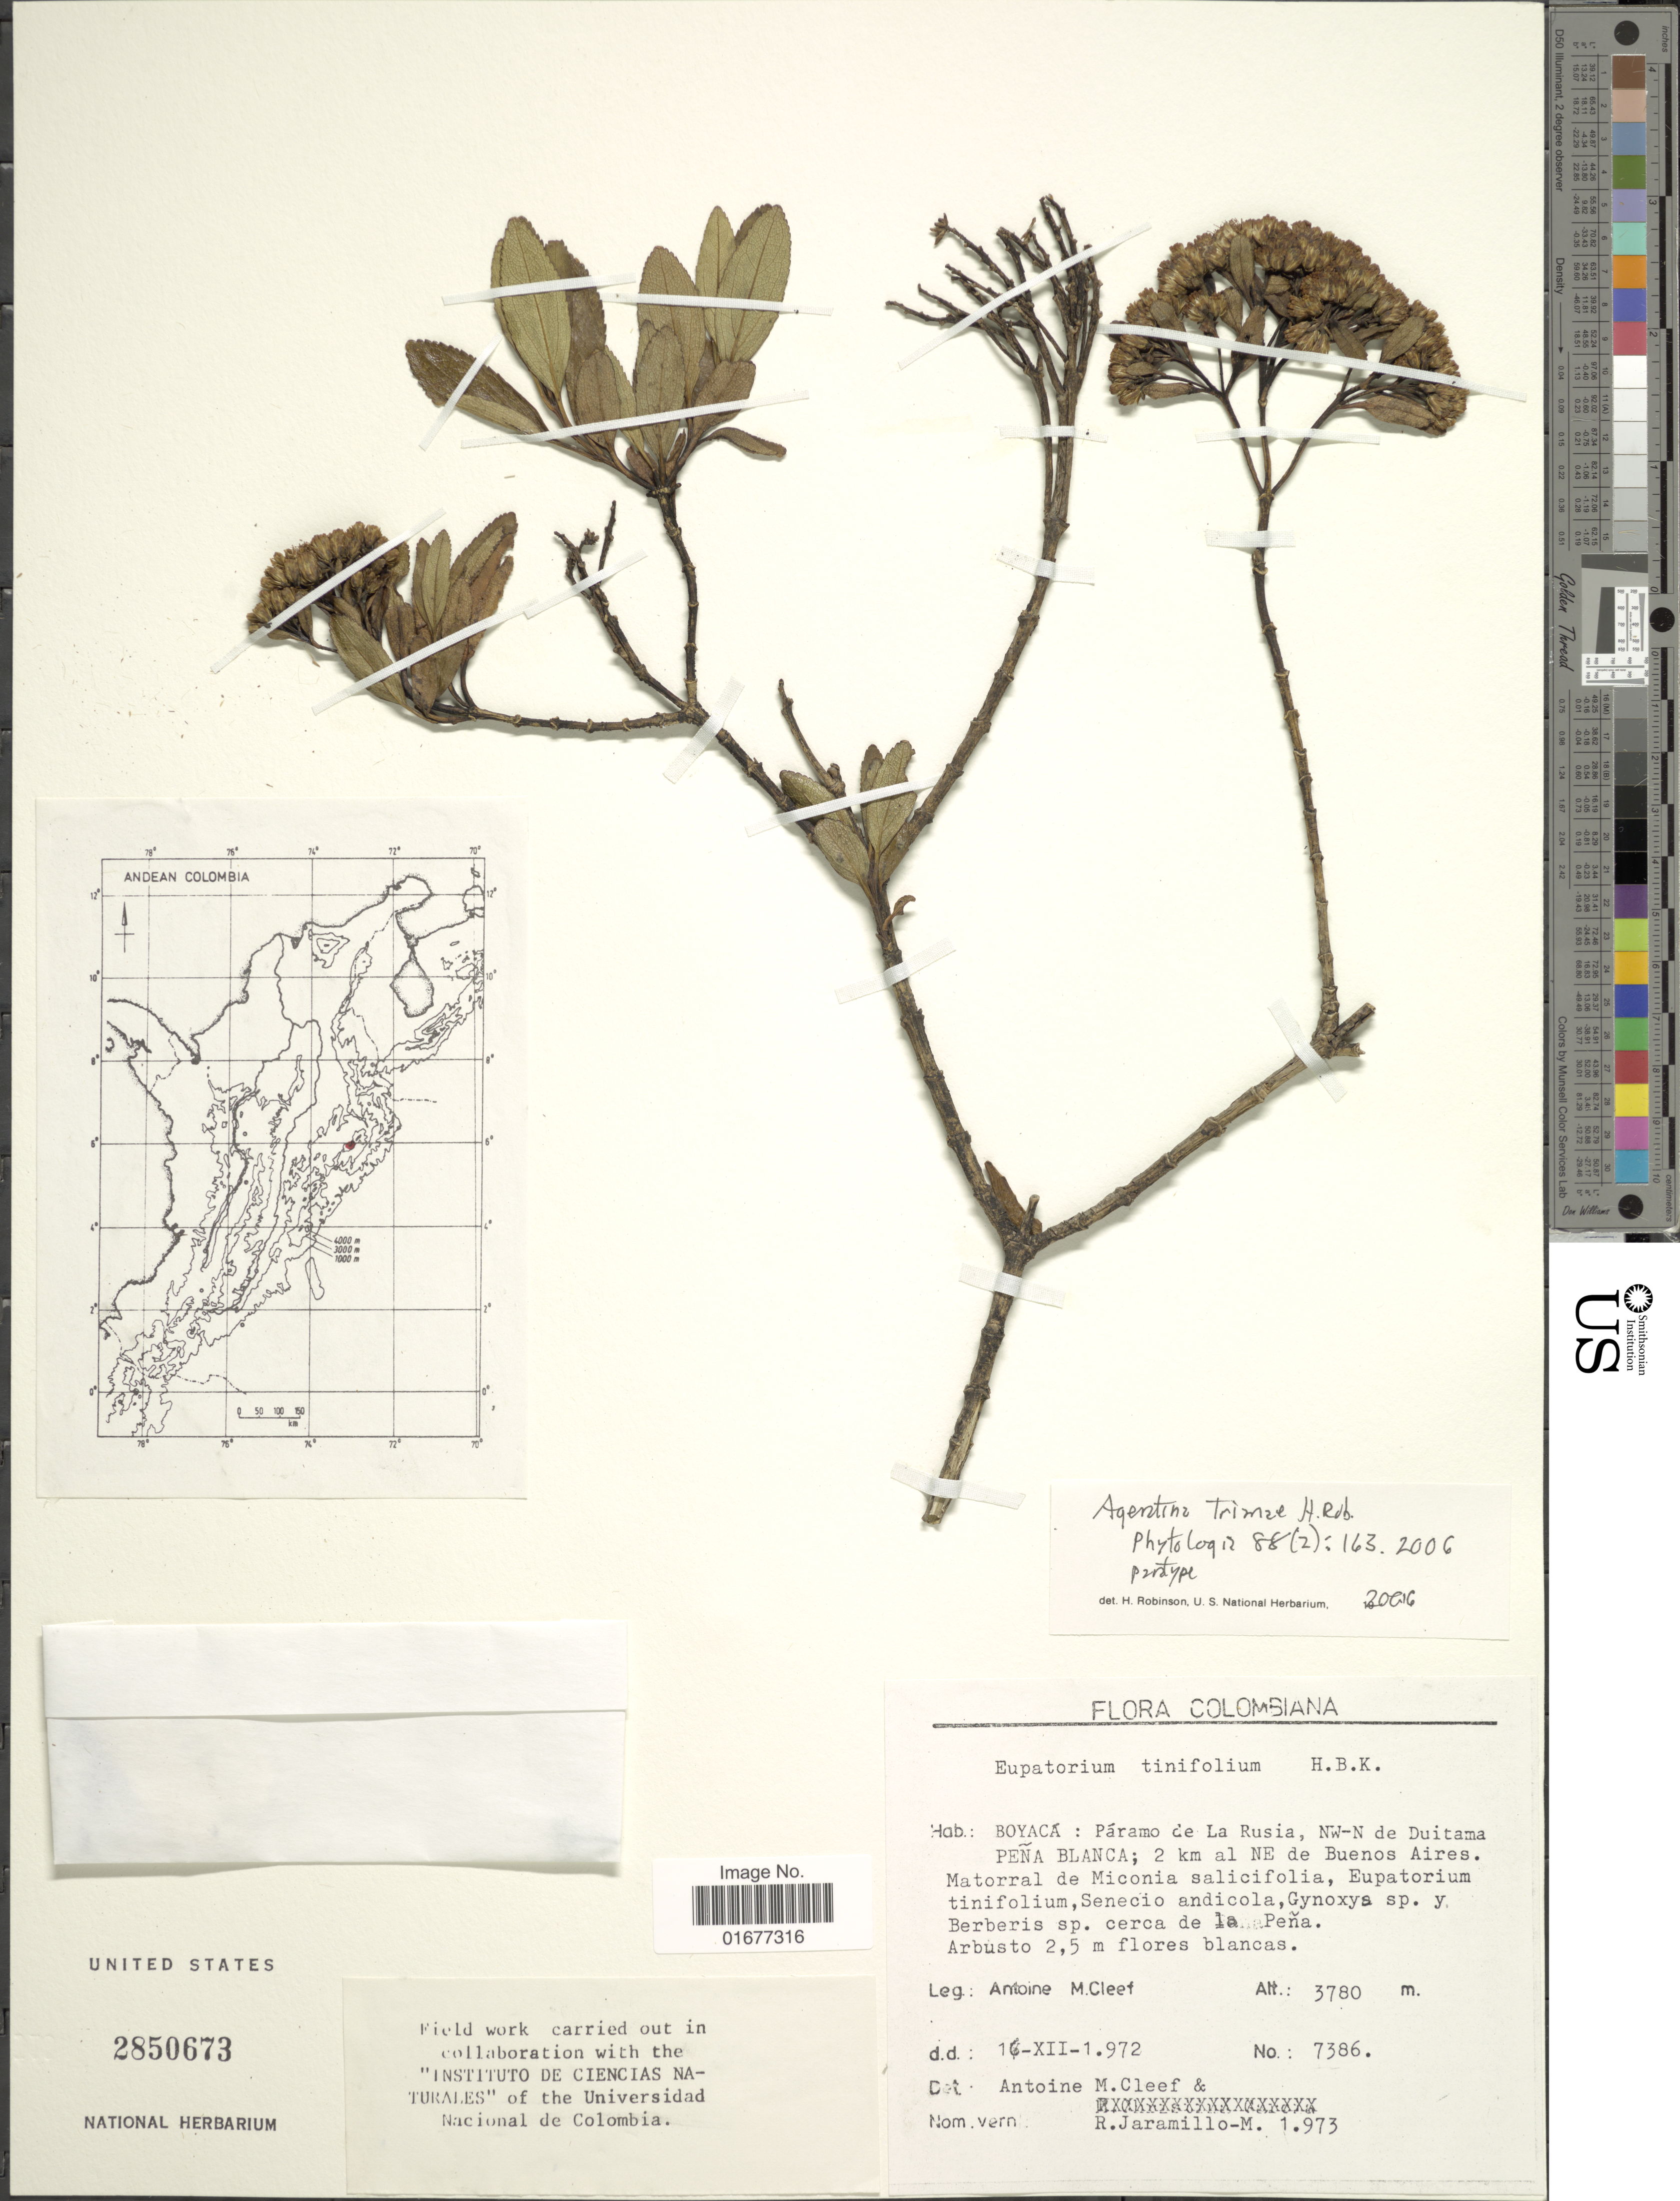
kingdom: Plantae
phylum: Tracheophyta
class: Magnoliopsida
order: Asterales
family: Asteraceae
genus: Ageratina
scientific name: Ageratina fastigiata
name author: (Kunth) R.M. King & H. Rob.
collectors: A. M. Cleef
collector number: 7386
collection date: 1972-12-16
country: Colombia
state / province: Boyacá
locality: Paramo de La Rusia, NW-N de Duitama Pena Blanca; 2 km al NE de Buenos Aires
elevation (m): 3780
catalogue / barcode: US 2850673